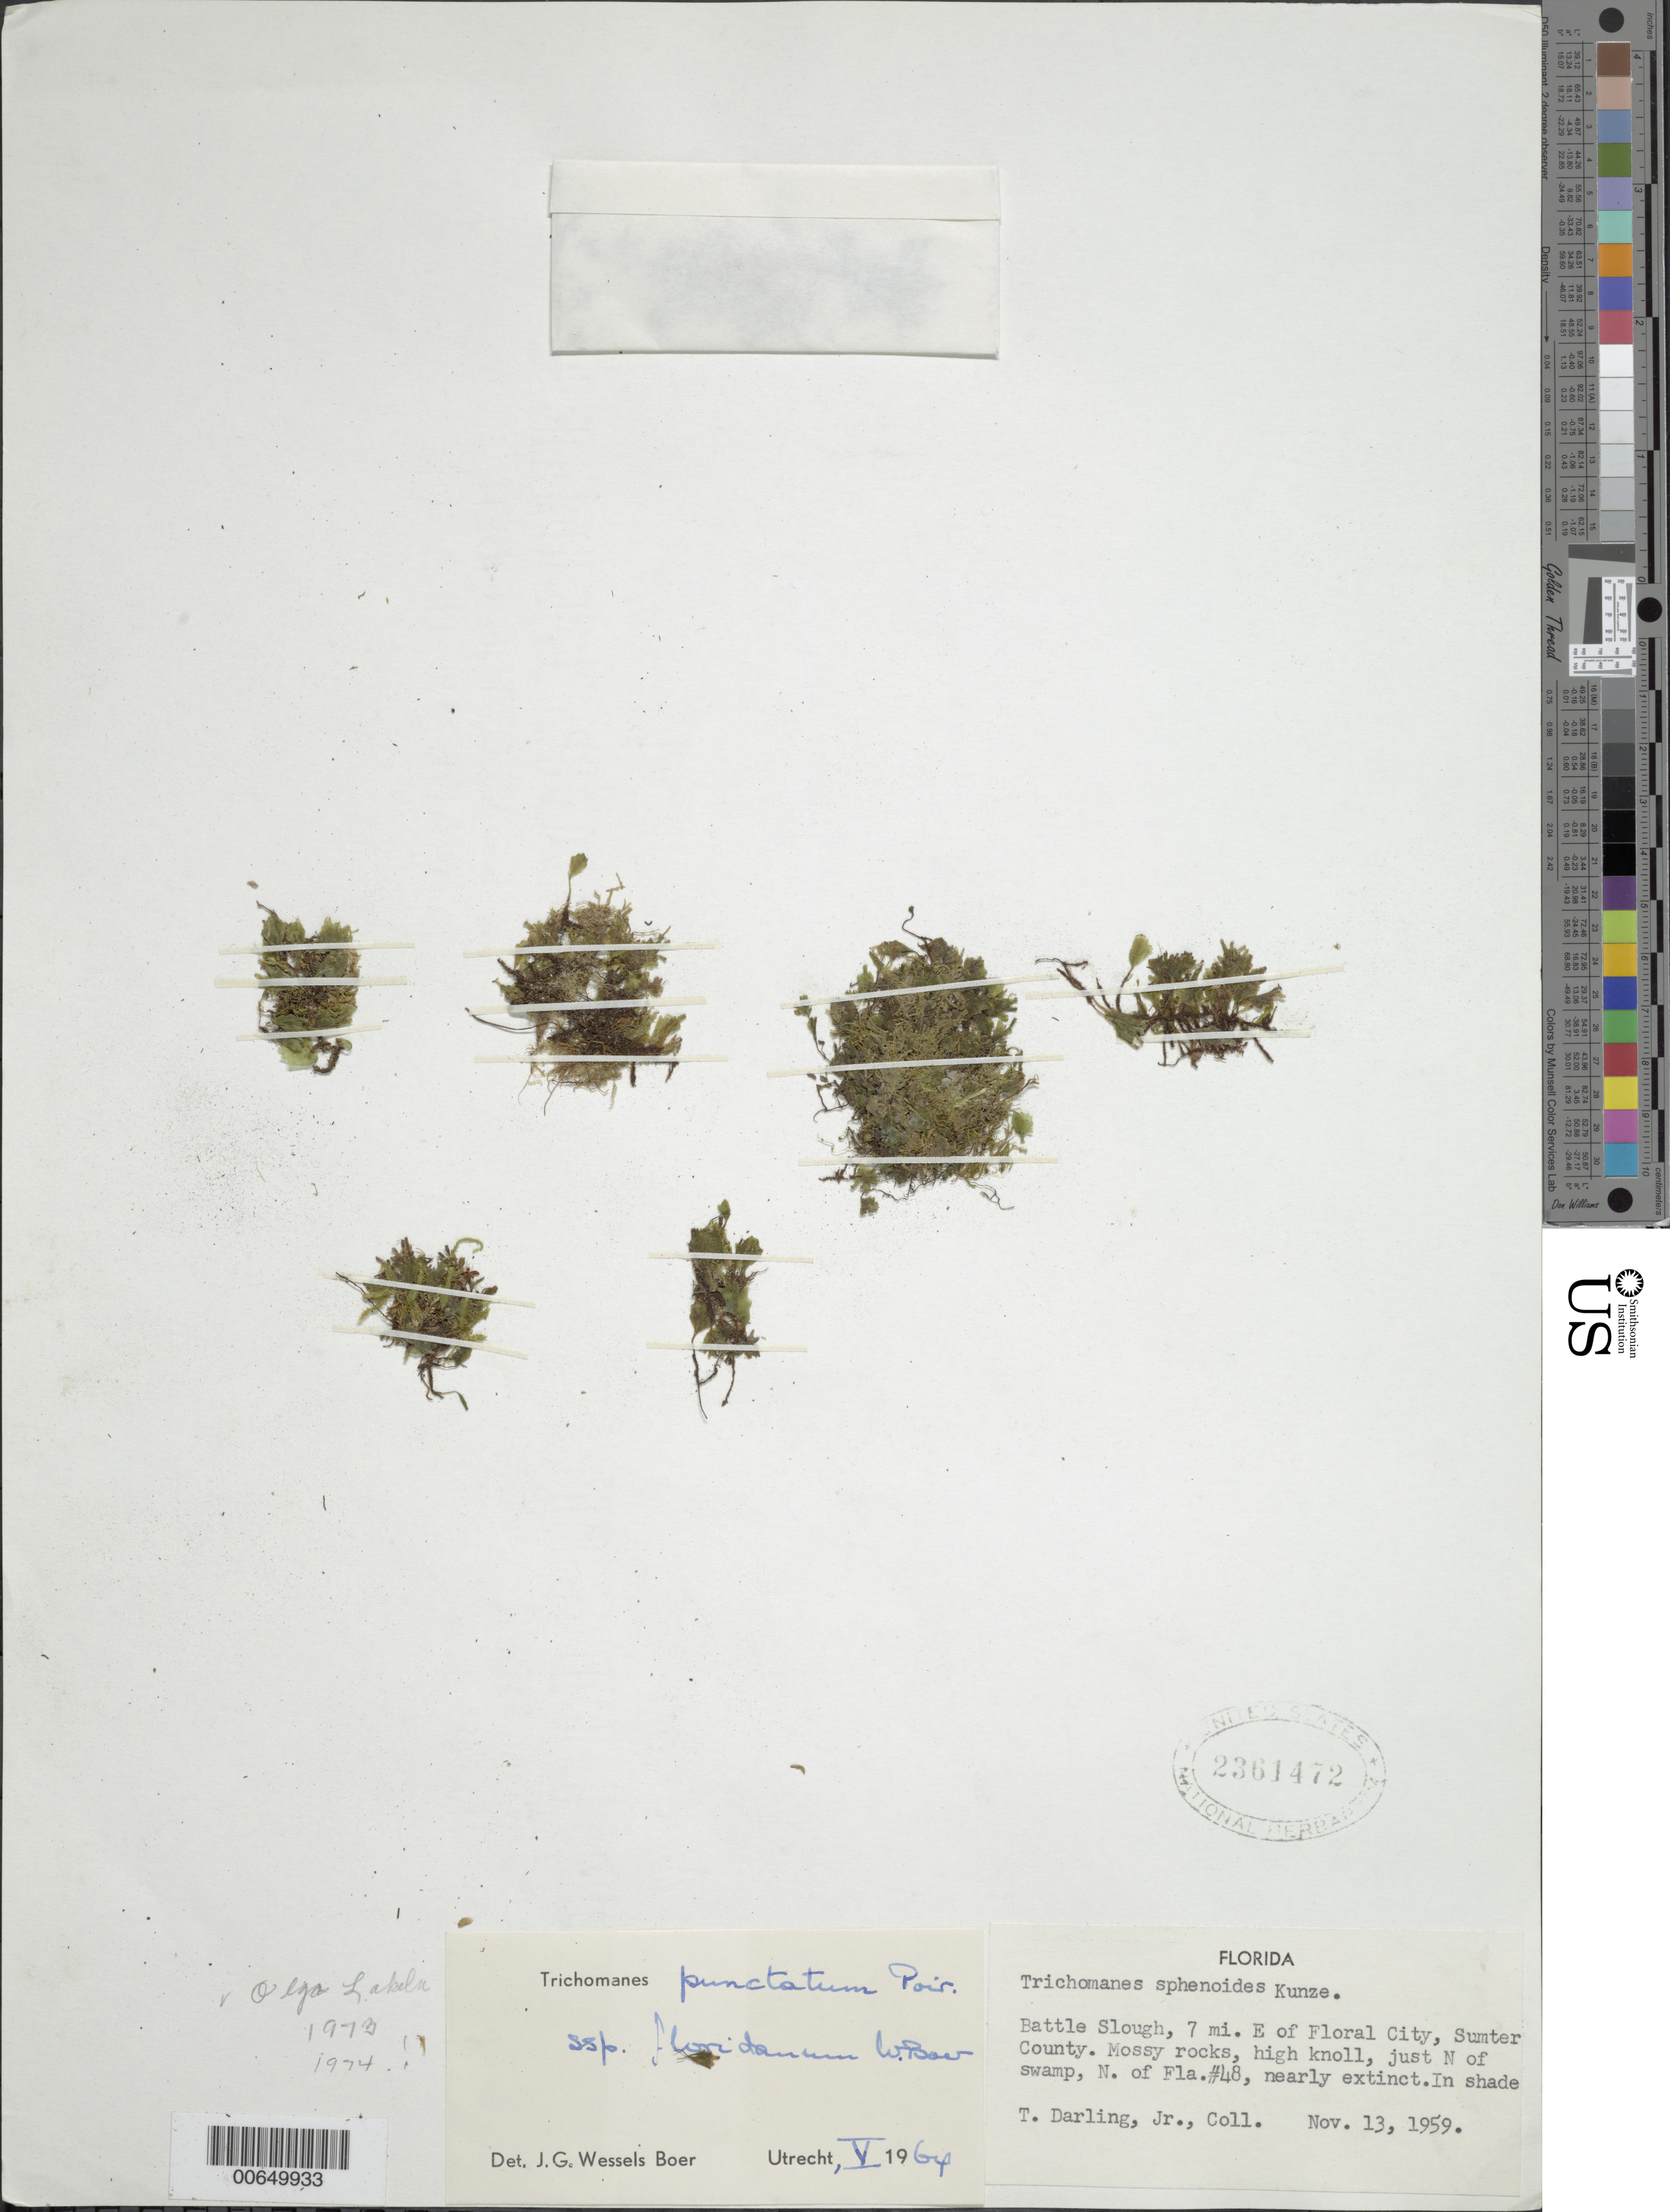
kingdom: Plantae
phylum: Tracheophyta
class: Polypodiopsida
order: Hymenophyllales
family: Hymenophyllaceae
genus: Didymoglossum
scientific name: Didymoglossum punctatum subsp. floridanum comb. nov., ined 2015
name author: (Poir.) Desv.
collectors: T. Darling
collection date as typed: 13 Nov 1959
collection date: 1959-11-13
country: United States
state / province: Florida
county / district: Sumter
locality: Battle Slough, 7 mi. E of Floral City., N of FL#48.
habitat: Mossy rocks, high knoll, just N of swamp.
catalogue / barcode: US 2361472